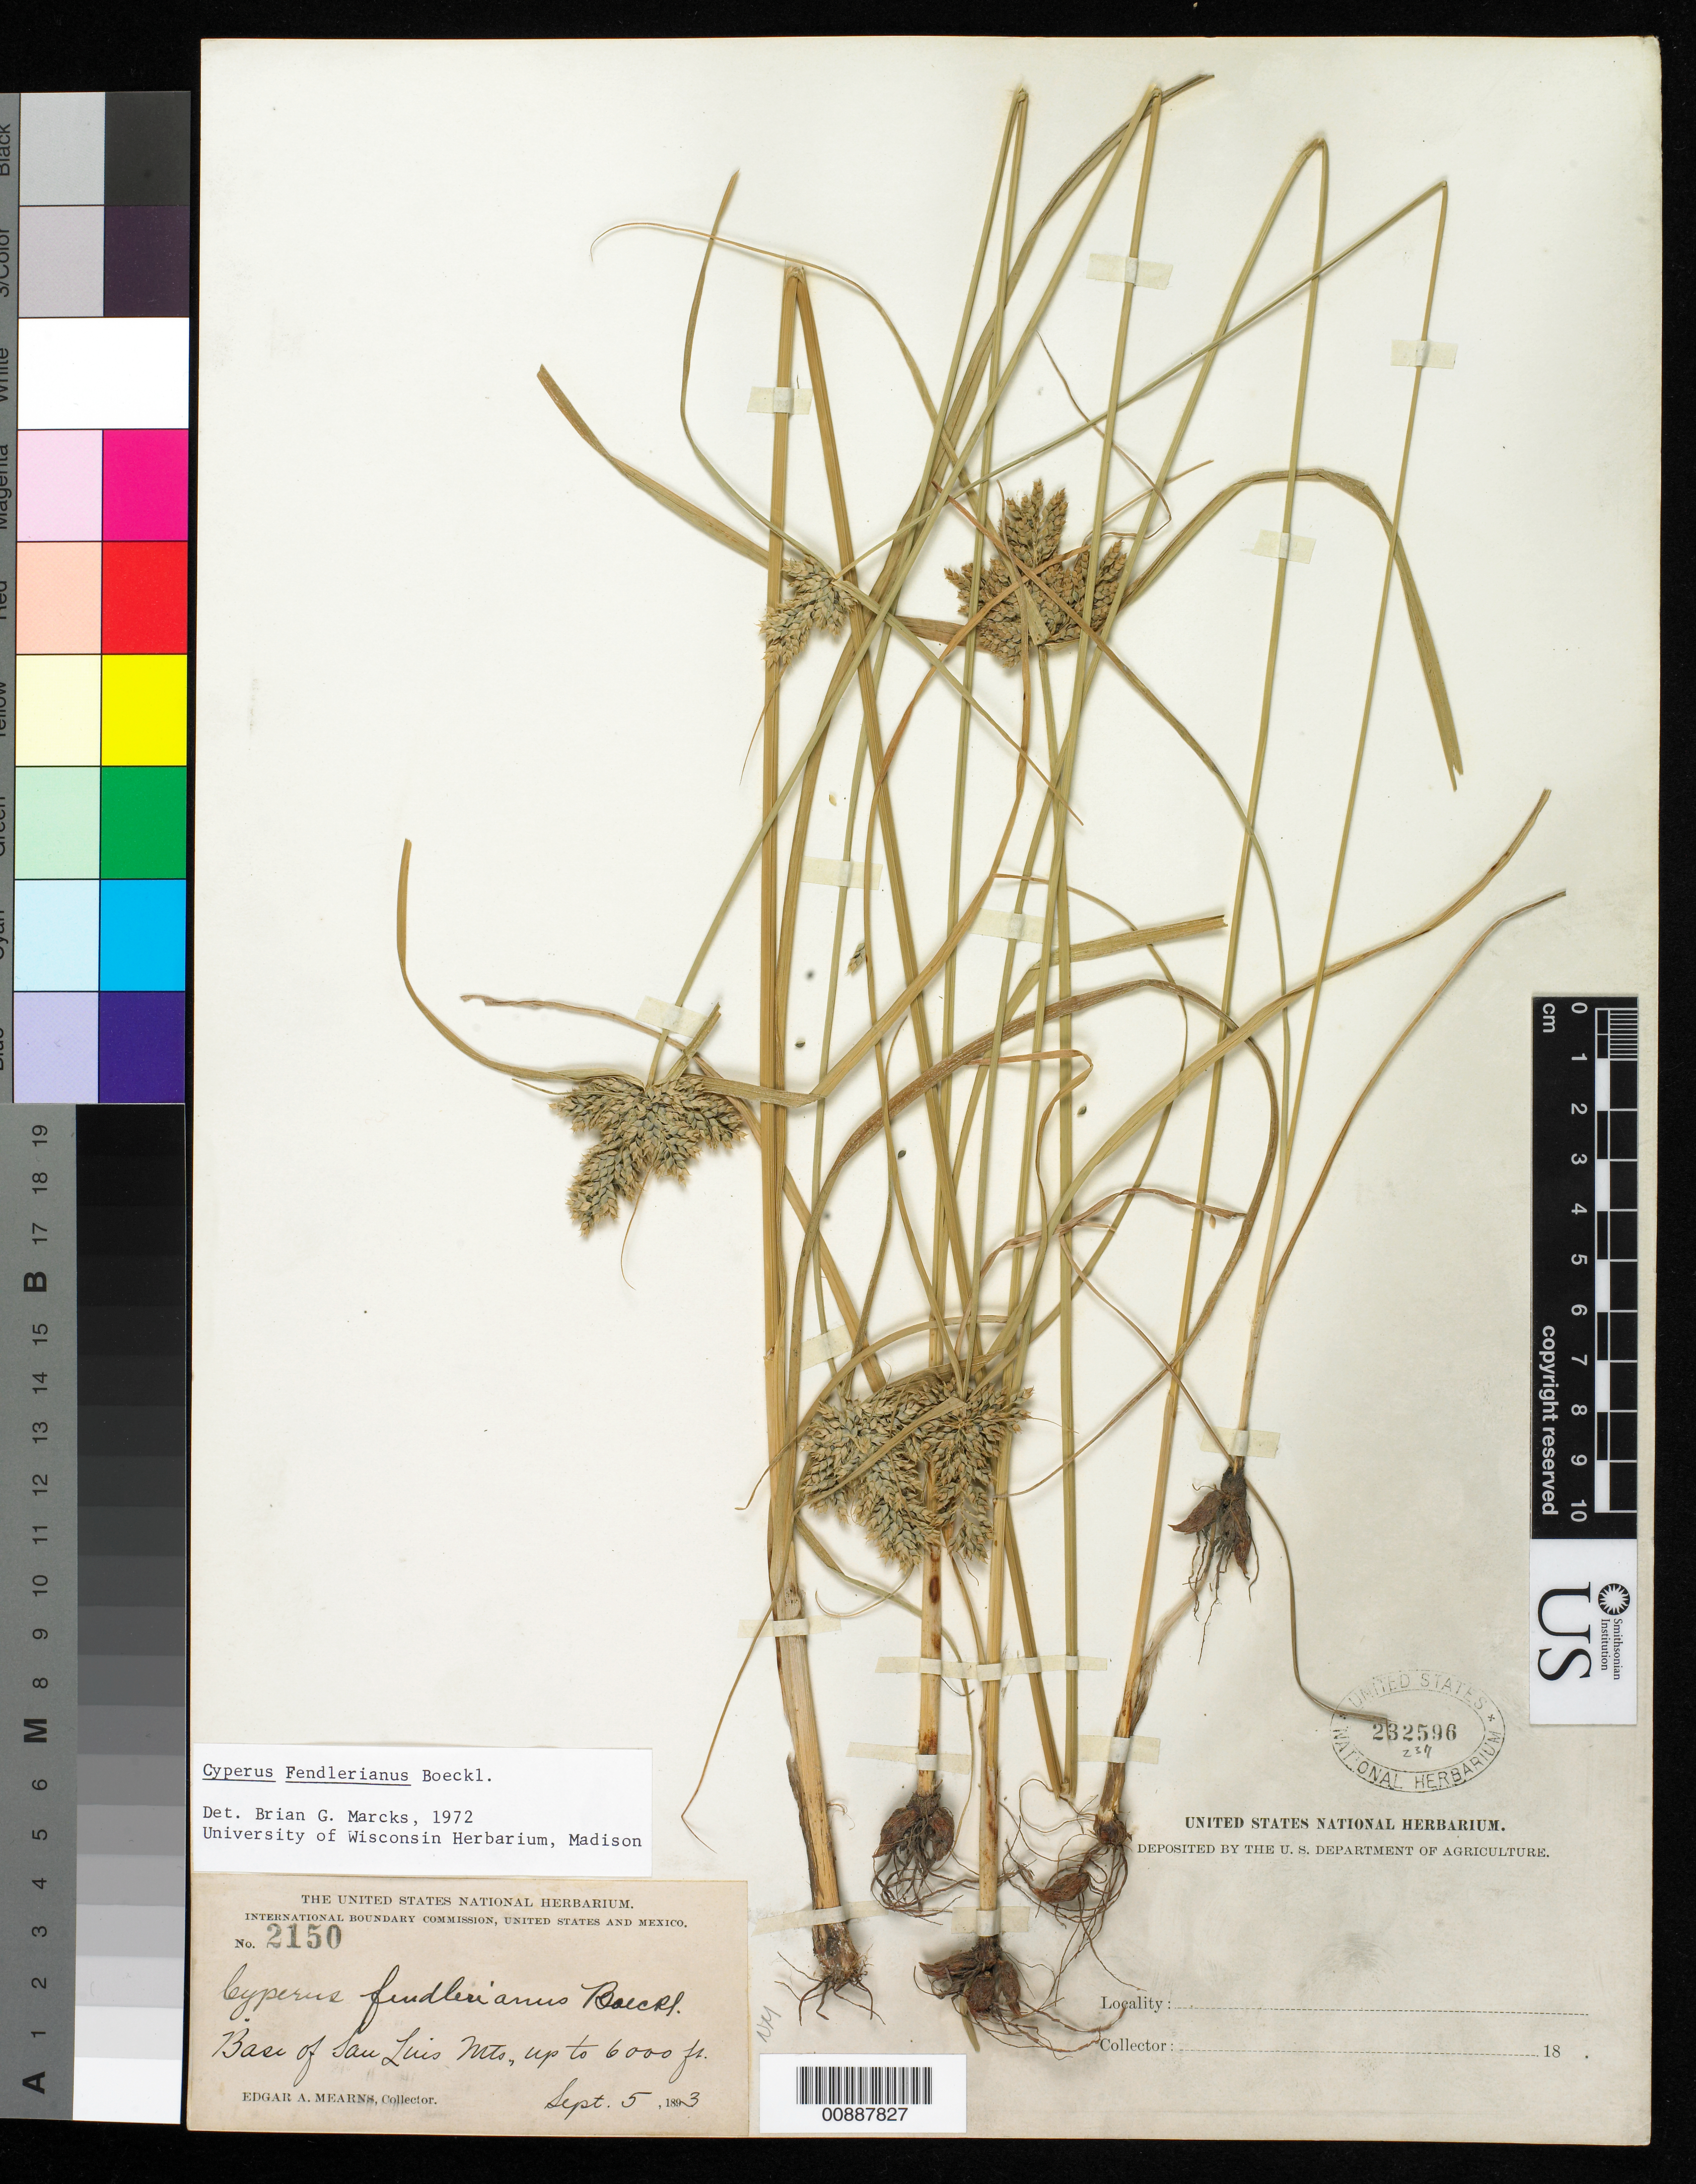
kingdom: Plantae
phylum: Tracheophyta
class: Liliopsida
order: Poales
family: Cyperaceae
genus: Cyperus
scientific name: Cyperus fendlerianus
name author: Boeckeler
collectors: E. A. Mearns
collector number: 2150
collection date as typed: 05 Sep 1893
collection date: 1893-09-05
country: United States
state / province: New Mexico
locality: Base of San Luis Mts.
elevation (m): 1829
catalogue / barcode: US 232596